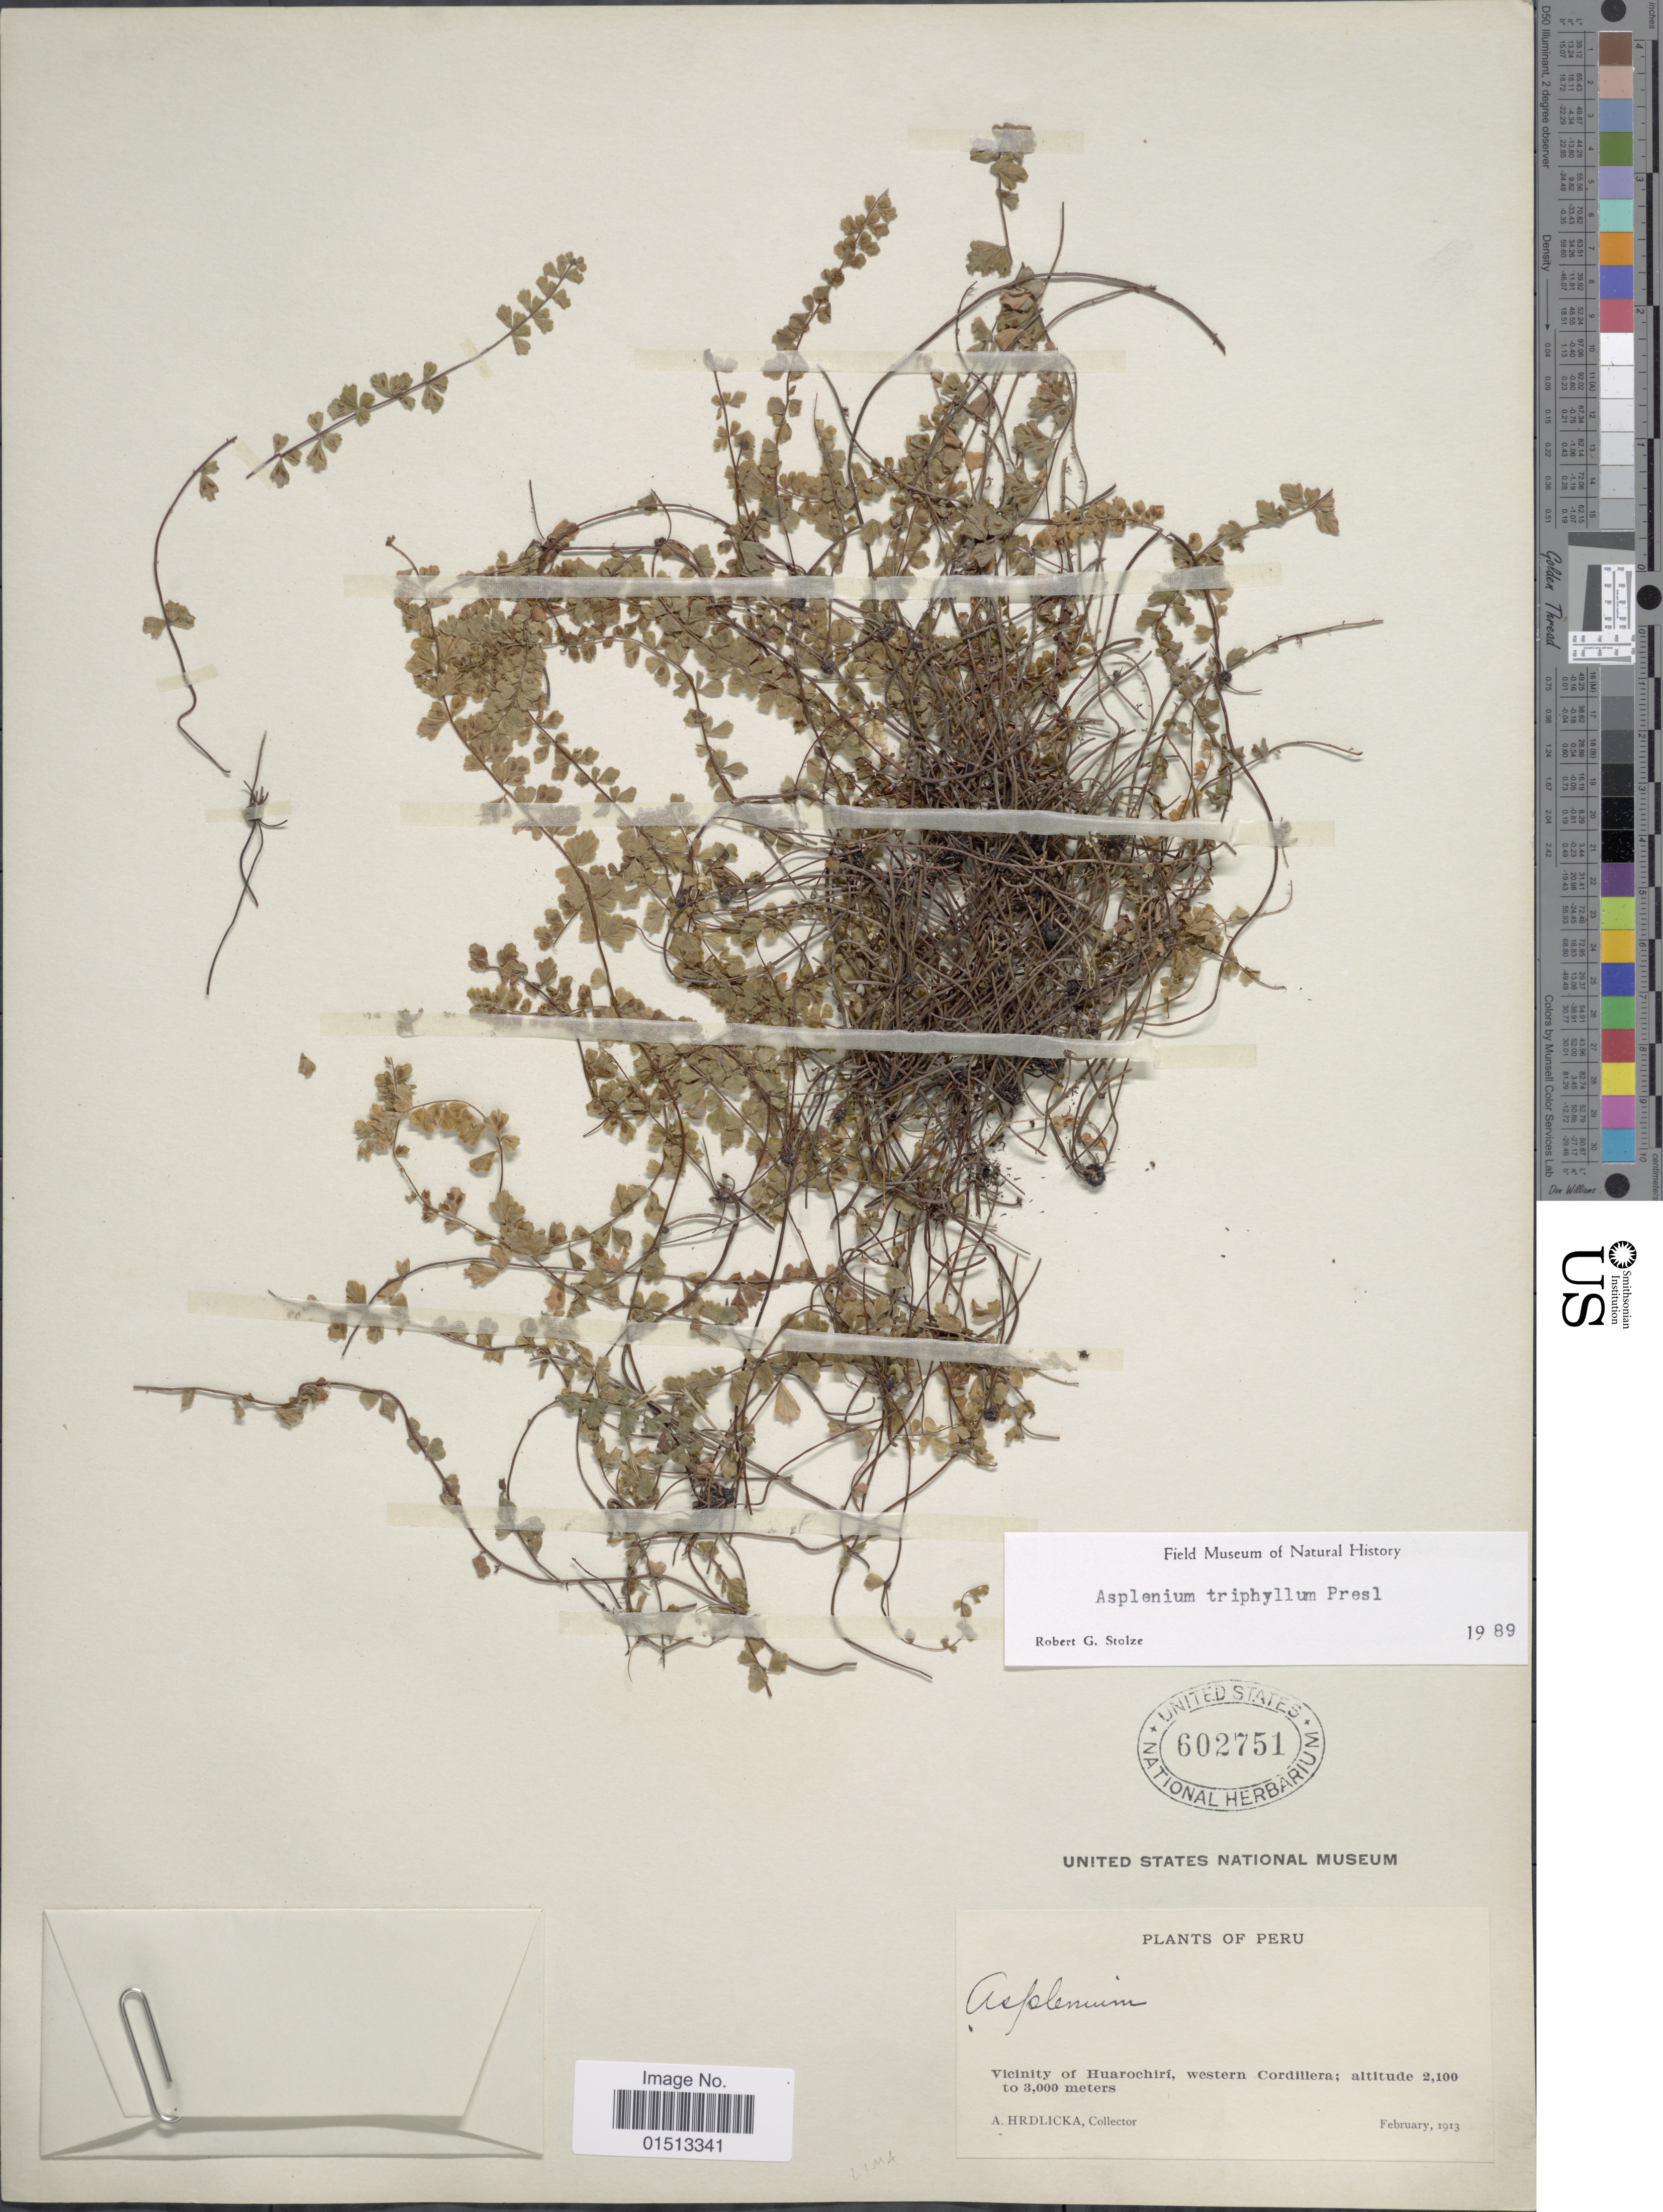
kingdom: Plantae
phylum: Tracheophyta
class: Polypodiopsida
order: Polypodiales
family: Aspleniaceae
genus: Asplenium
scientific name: Asplenium triphyllum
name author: C. Presl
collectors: A. Hrdlicka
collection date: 1913-02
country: Peru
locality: Vicinity of Huarochiri, western Cordillera.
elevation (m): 2100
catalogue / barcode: US 602751